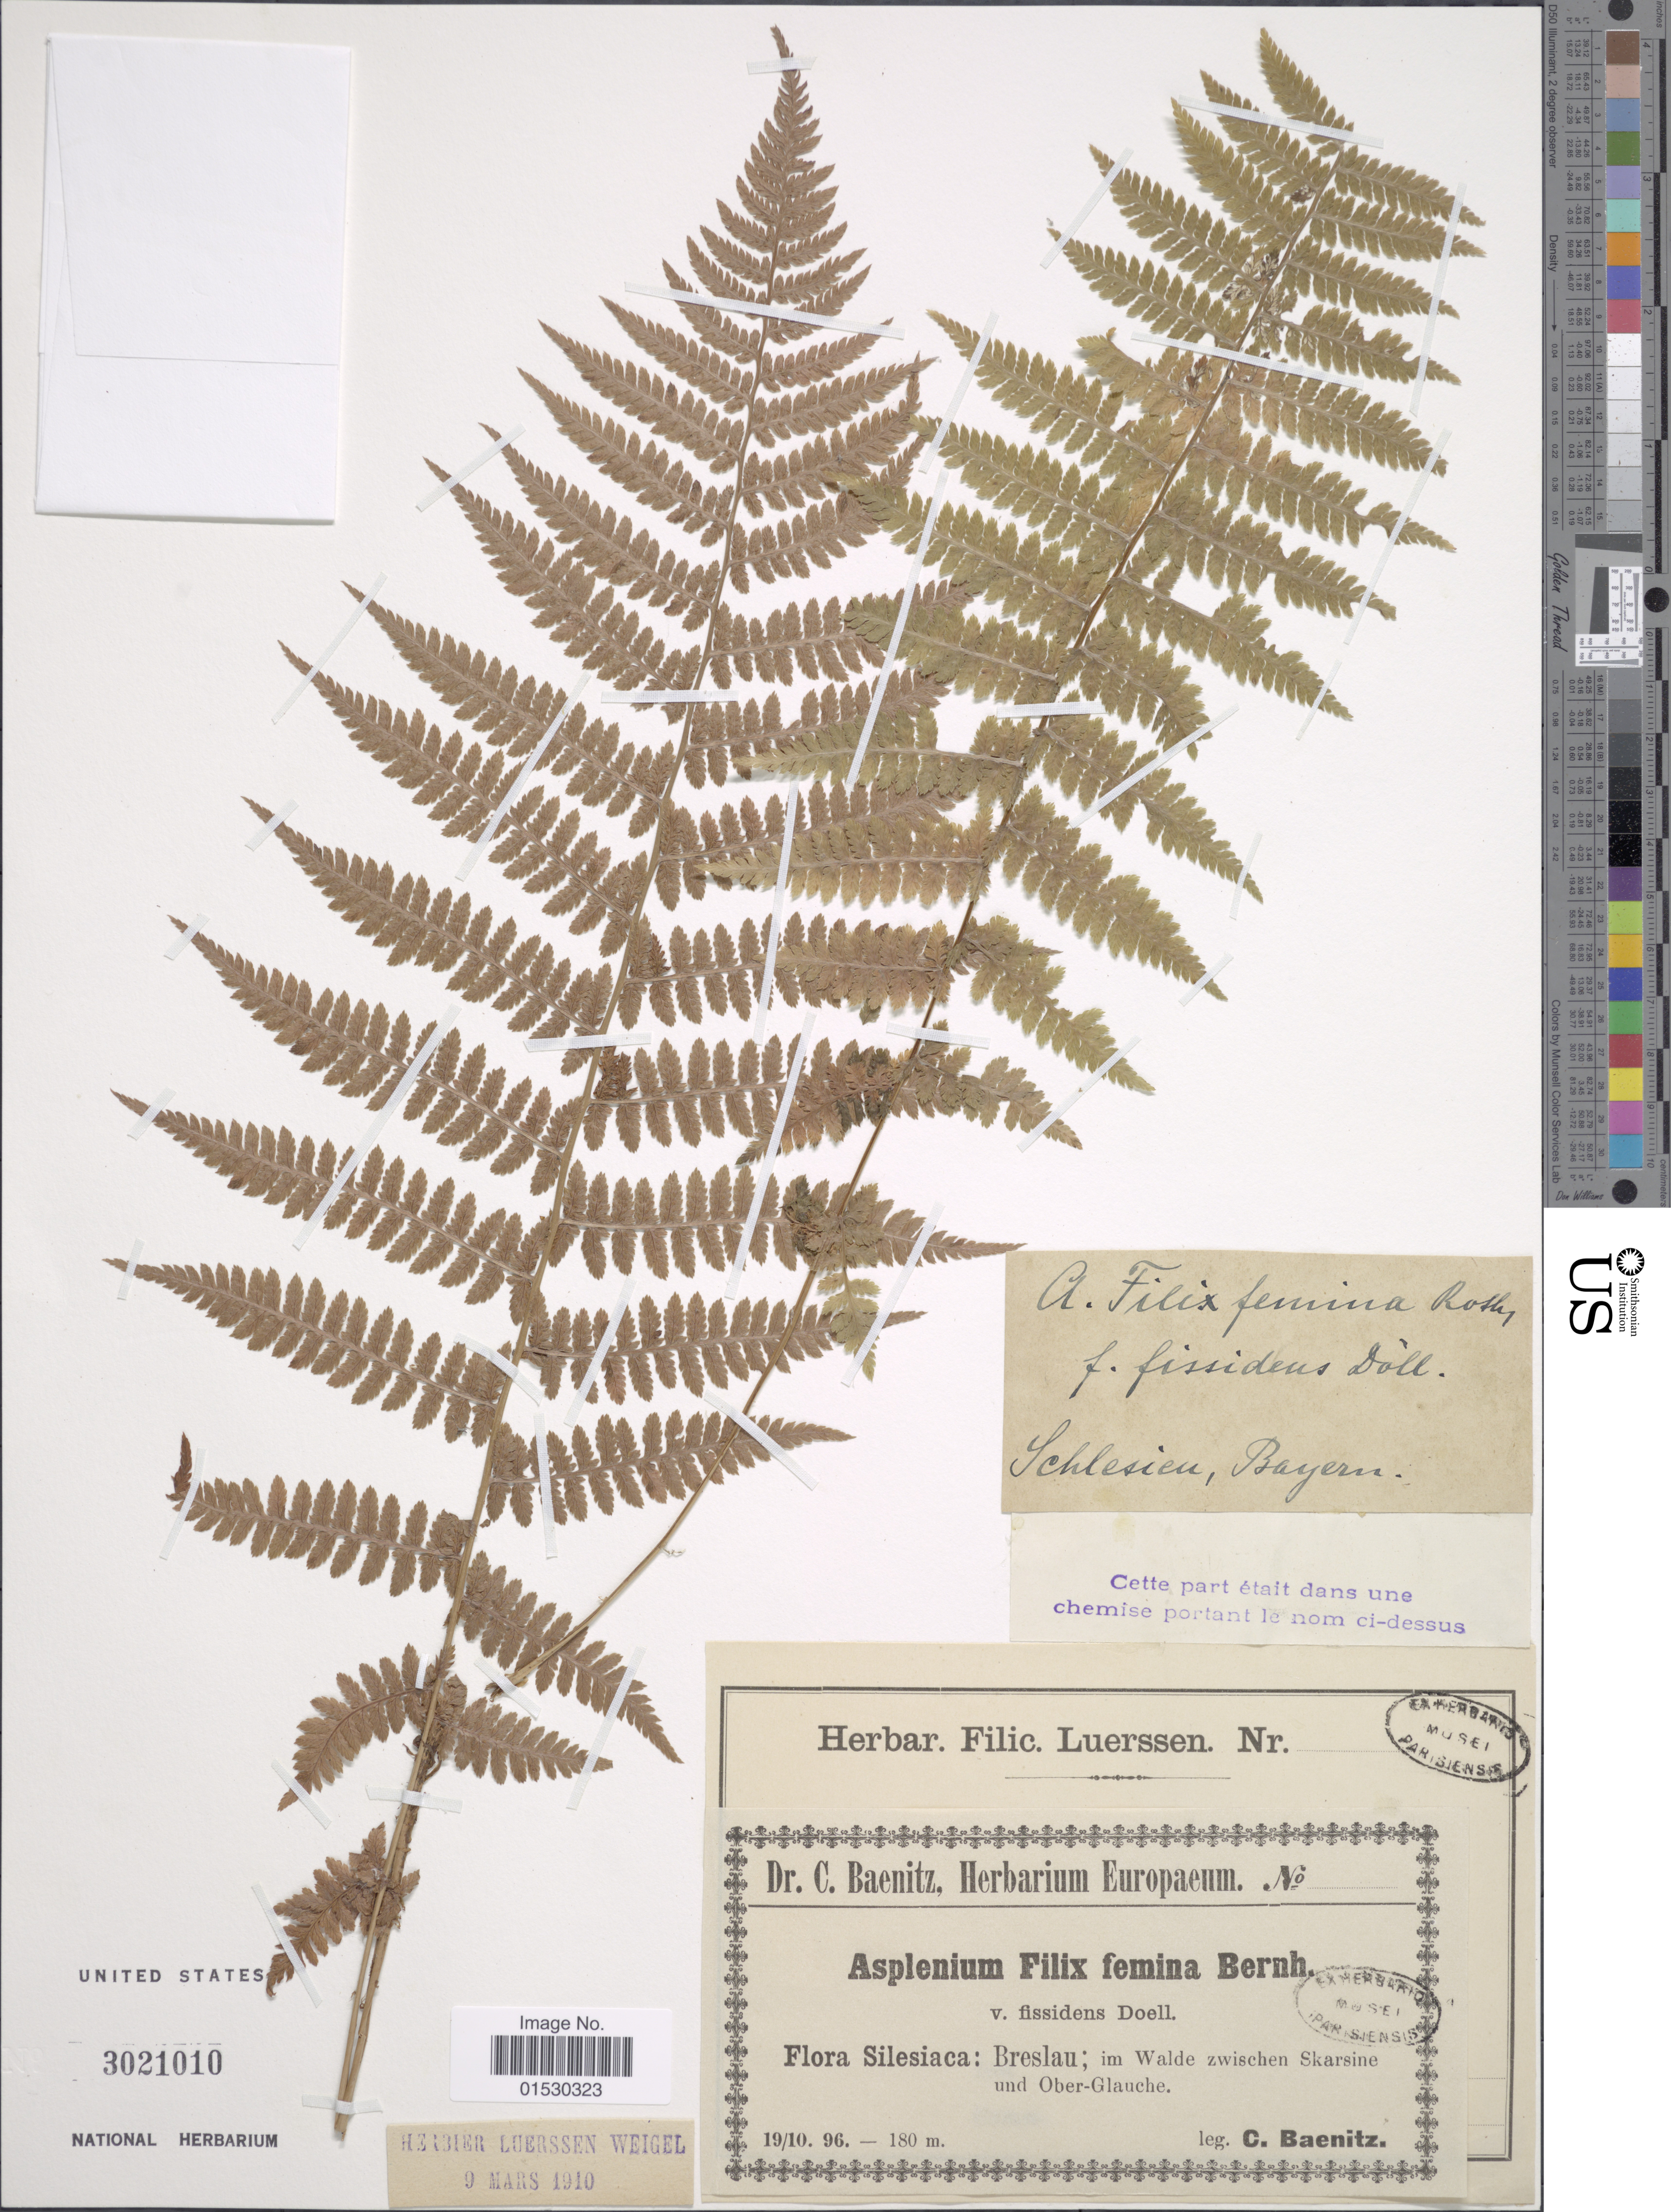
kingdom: Plantae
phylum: Tracheophyta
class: Polypodiopsida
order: Polypodiales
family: Athyriaceae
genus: Athyrium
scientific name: Athyrium filix-femina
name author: (L.) Roth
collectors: C. G. Baenitz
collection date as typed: Transcribed d/m/y: 19/10/96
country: Poland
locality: Silesiaca: Breslau; im Walde zwischen Skarsine und Ober-Glauche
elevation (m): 180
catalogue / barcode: US 3021010